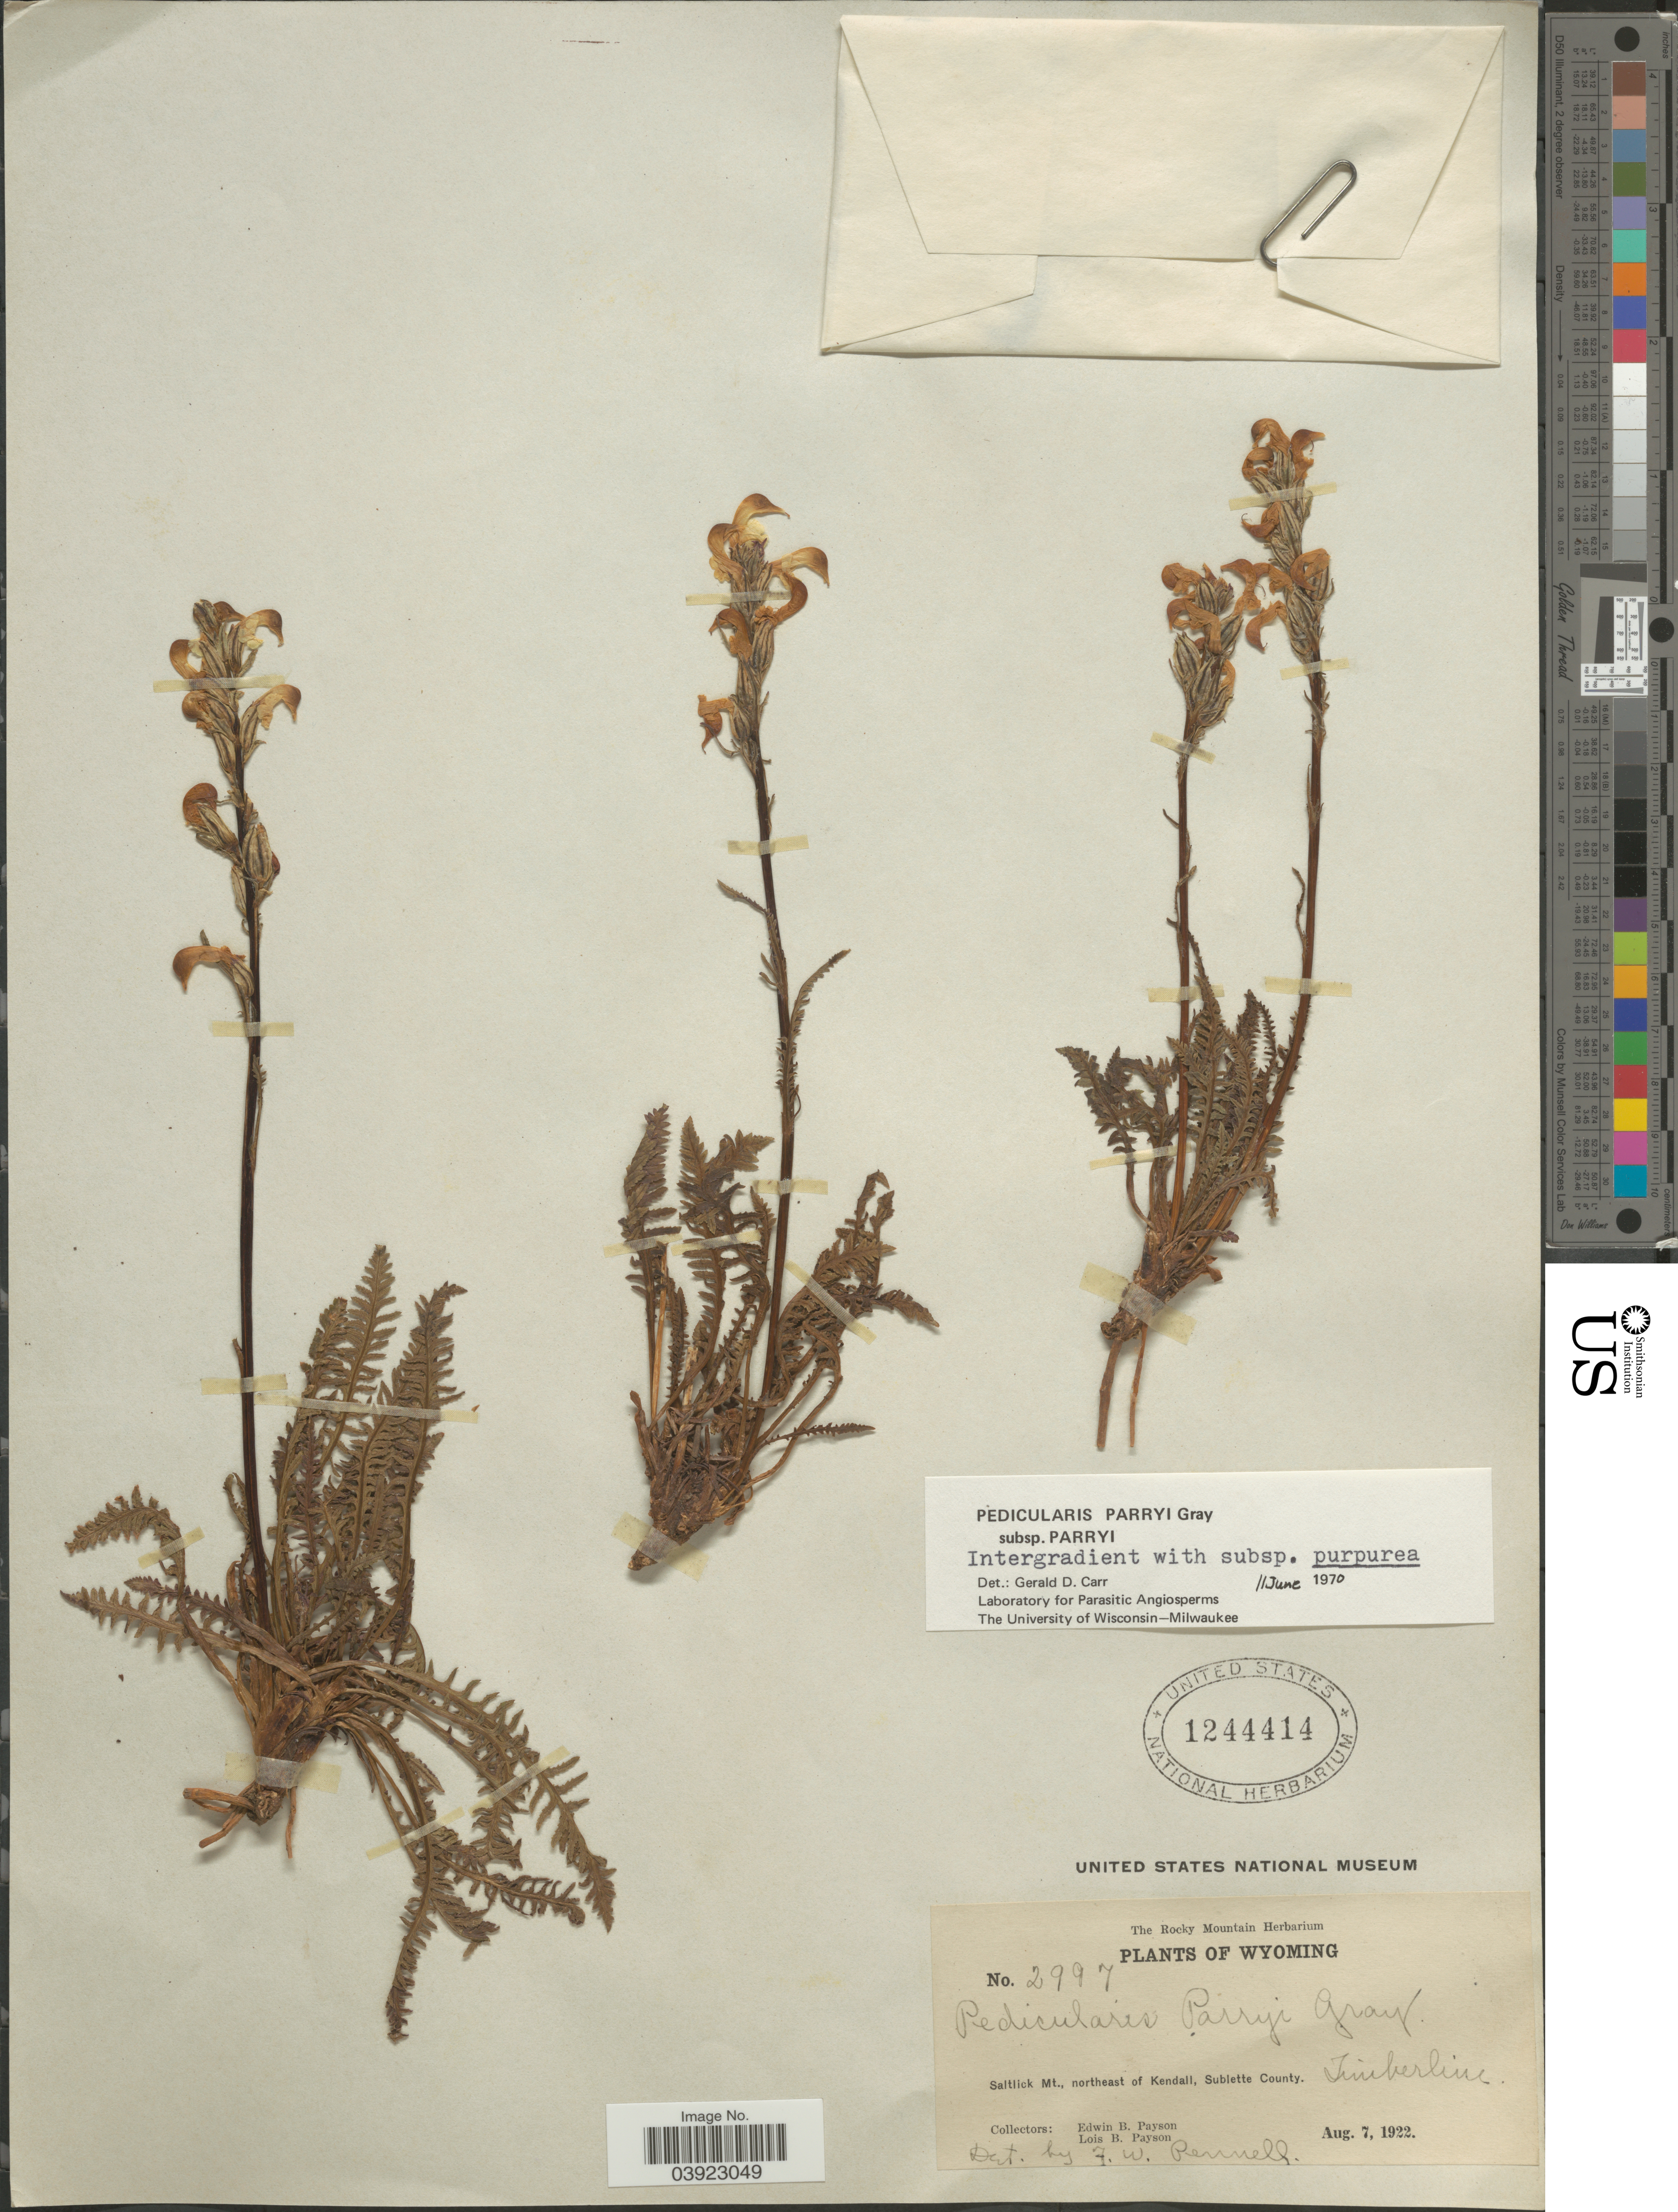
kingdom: Plantae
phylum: Tracheophyta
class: Magnoliopsida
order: Lamiales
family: Orobanchaceae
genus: Pedicularis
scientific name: Pedicularis parryi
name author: A. Gray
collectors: E. B. Payson & L. Payson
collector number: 2997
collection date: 1922-08-07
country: United States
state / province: Wyoming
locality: Saltlick Mt., northeast of Kendall, Sublette County.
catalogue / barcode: US 1244414